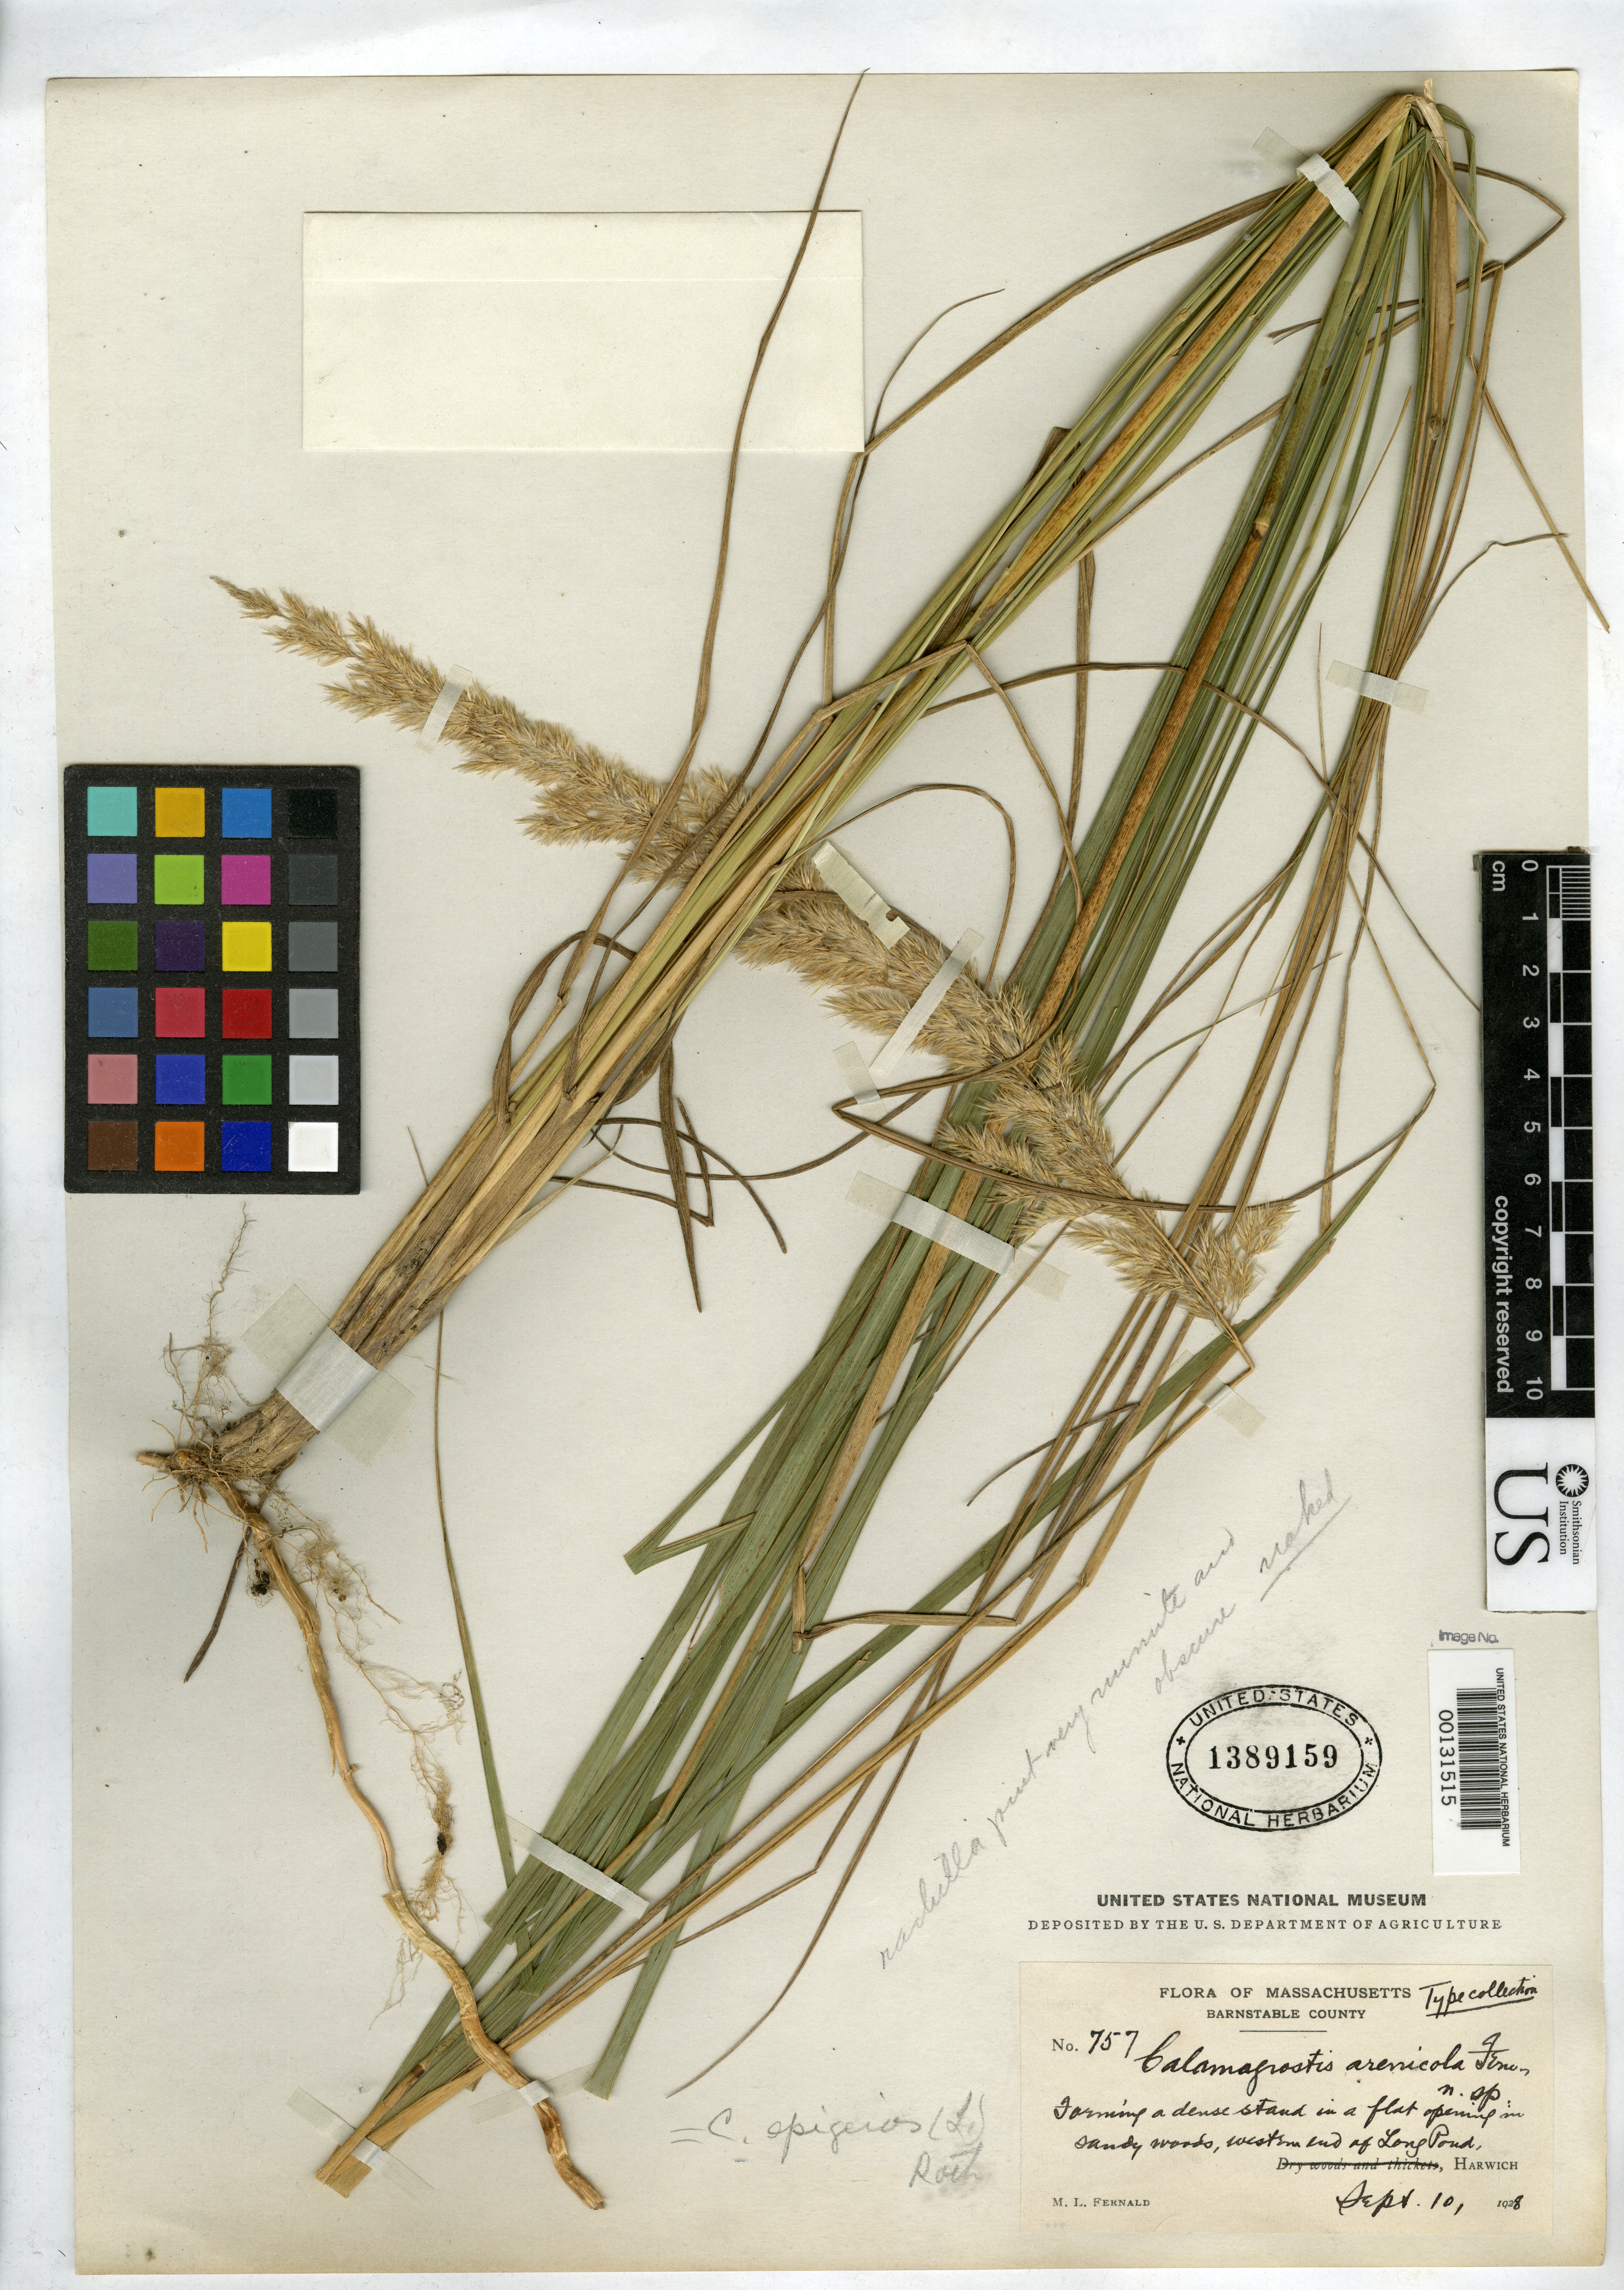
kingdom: Plantae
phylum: Tracheophyta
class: Liliopsida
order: Poales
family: Poaceae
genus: Calamagrostis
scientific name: Calamagrostis arenicola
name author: Fernald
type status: Isotype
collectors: M. L. Fernald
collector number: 757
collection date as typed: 10 Sep 1928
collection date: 1928-09-10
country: United States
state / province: Massachusetts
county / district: Barnstable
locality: Western end of Long Pond, Harwich.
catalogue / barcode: US 1389159